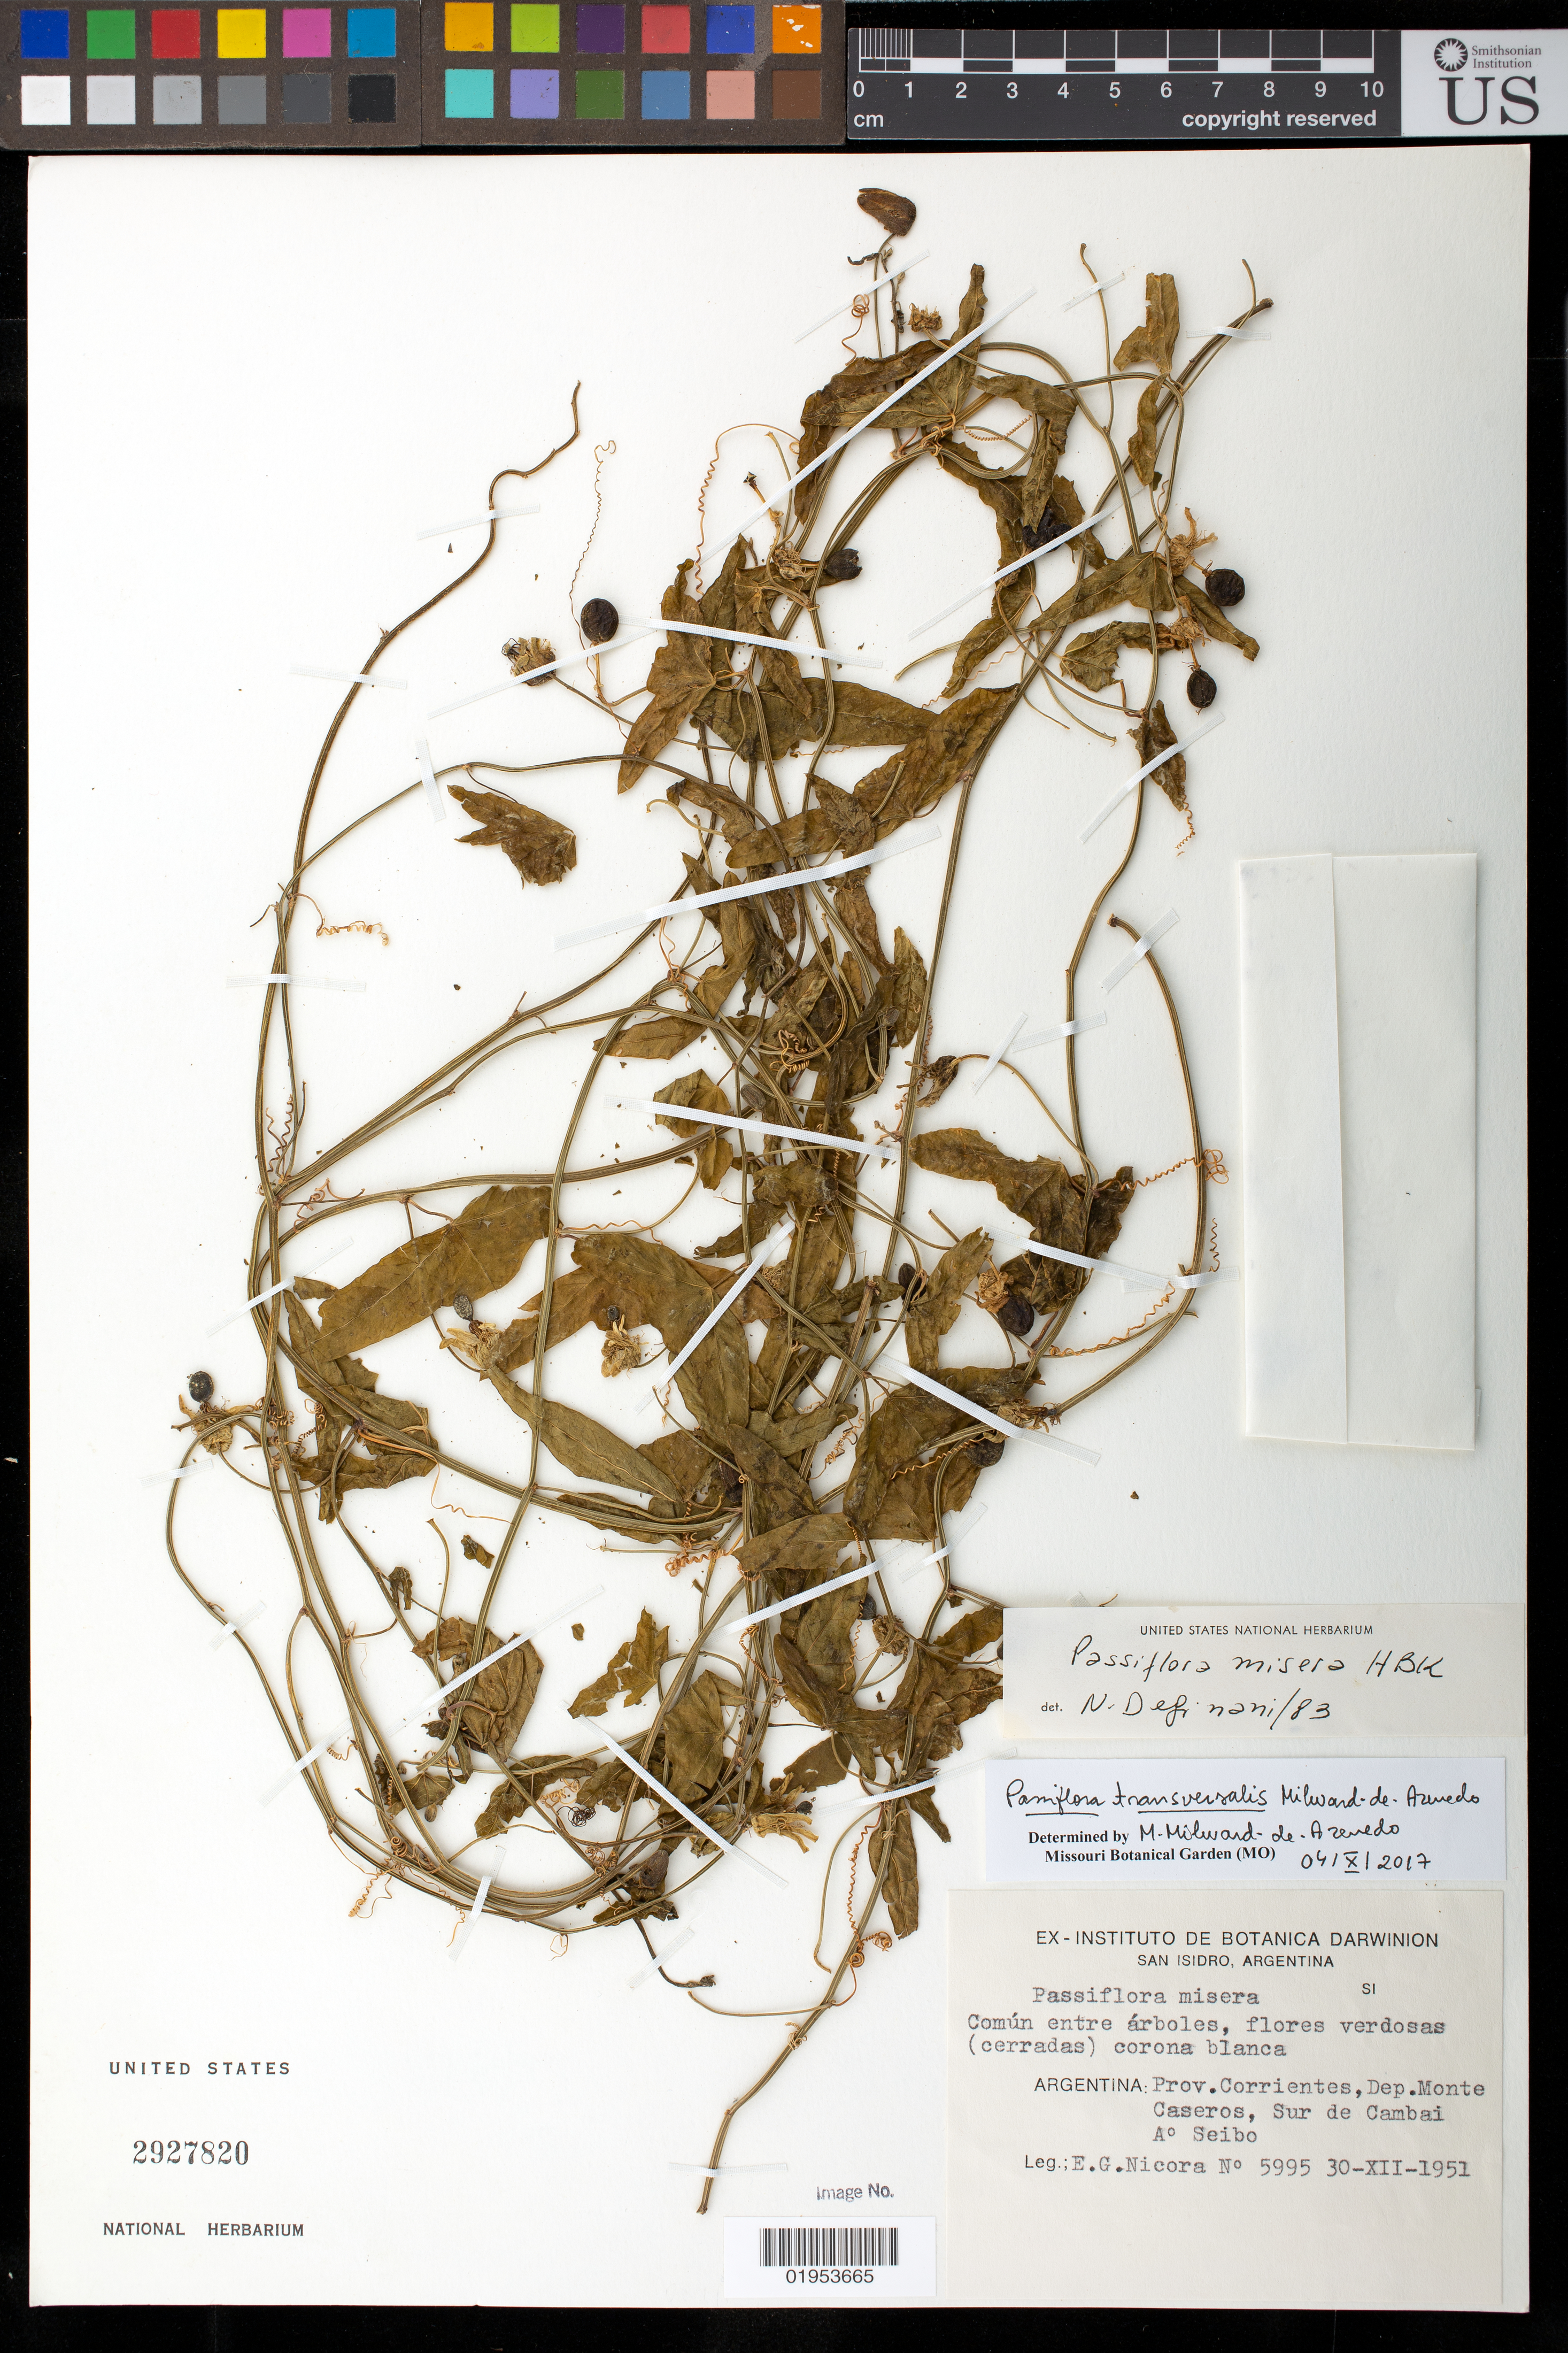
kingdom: Plantae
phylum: Tracheophyta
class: Magnoliopsida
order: Malpighiales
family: Passifloraceae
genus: Passiflora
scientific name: Passiflora transversalis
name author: Azevedo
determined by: Azevedo, M. A. Milward de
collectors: E. G. Nicora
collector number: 5995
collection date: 1951-12-30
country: Argentina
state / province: Corrientes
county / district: Monte Caseros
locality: Sur de Cambai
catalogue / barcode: US 2927820